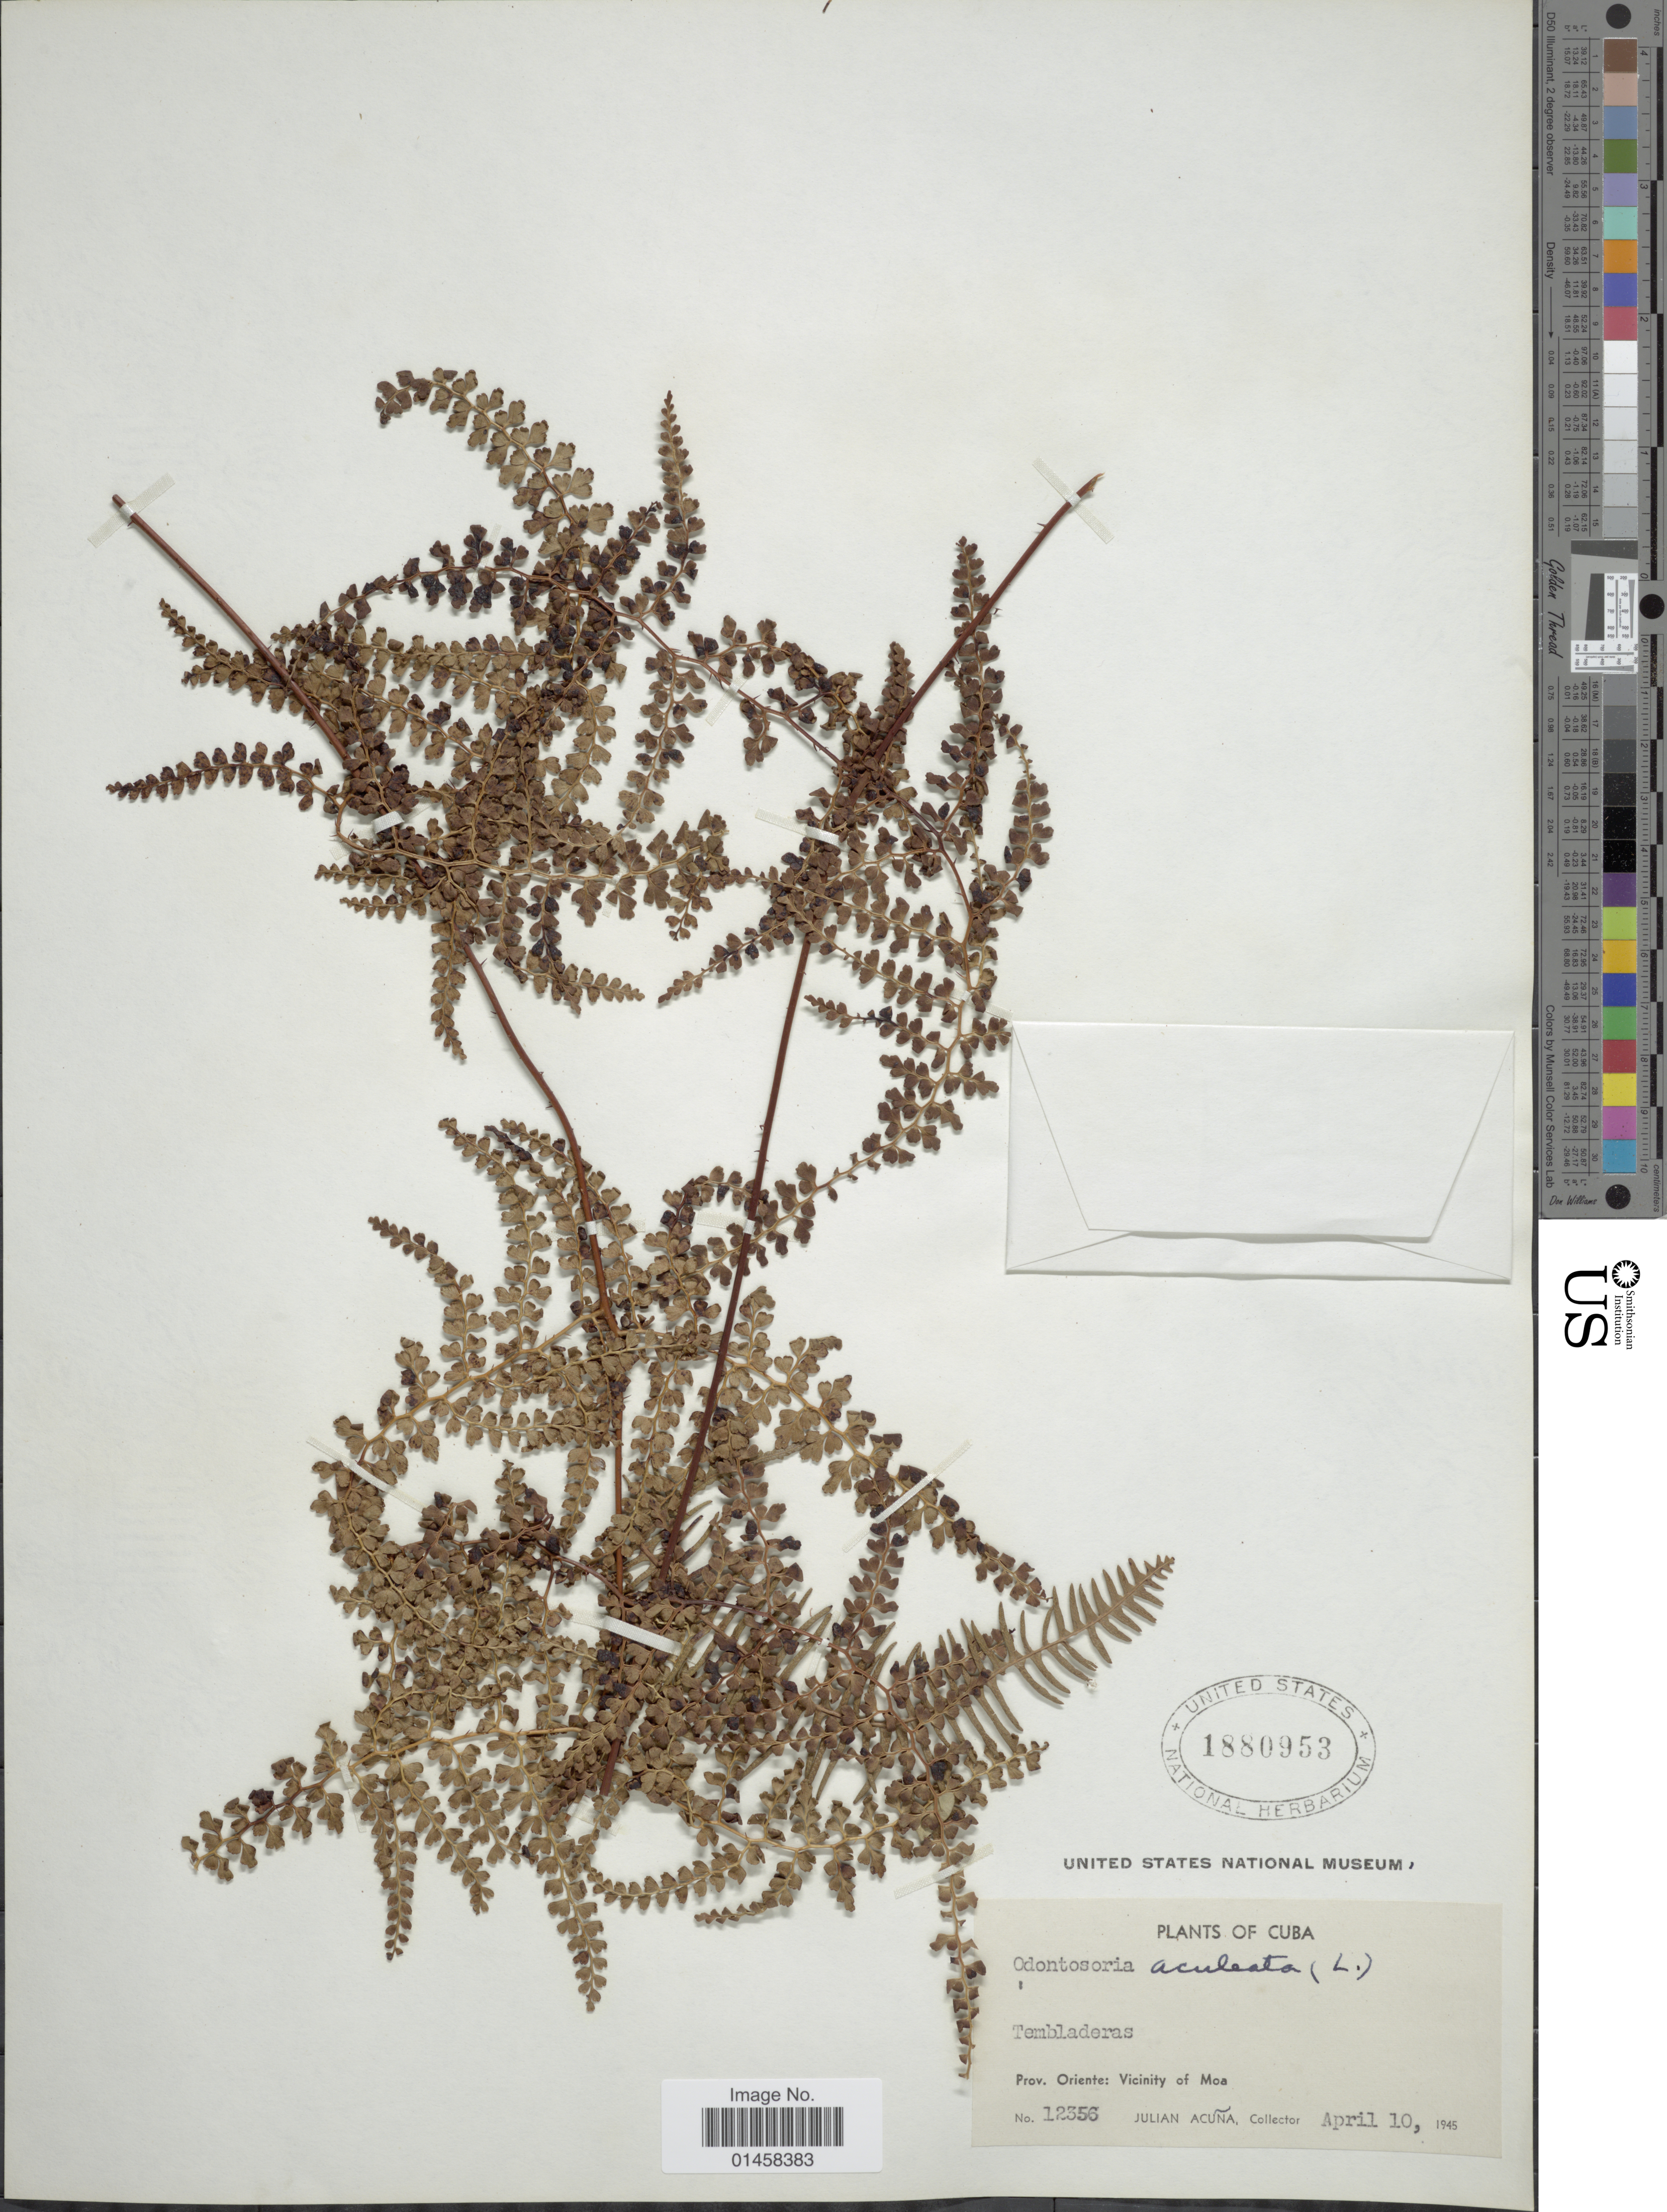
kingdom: Plantae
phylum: Tracheophyta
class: Polypodiopsida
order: Polypodiales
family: Lindsaeaceae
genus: Odontosoria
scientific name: Odontosoria aculeata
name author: (L.) J. Sm.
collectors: J. B. Acuña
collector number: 12356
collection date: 1945-04-10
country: Cuba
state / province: Oriente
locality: Prov. Oriente, Vicinity of Moa, Tembladeras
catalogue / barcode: US 1880953